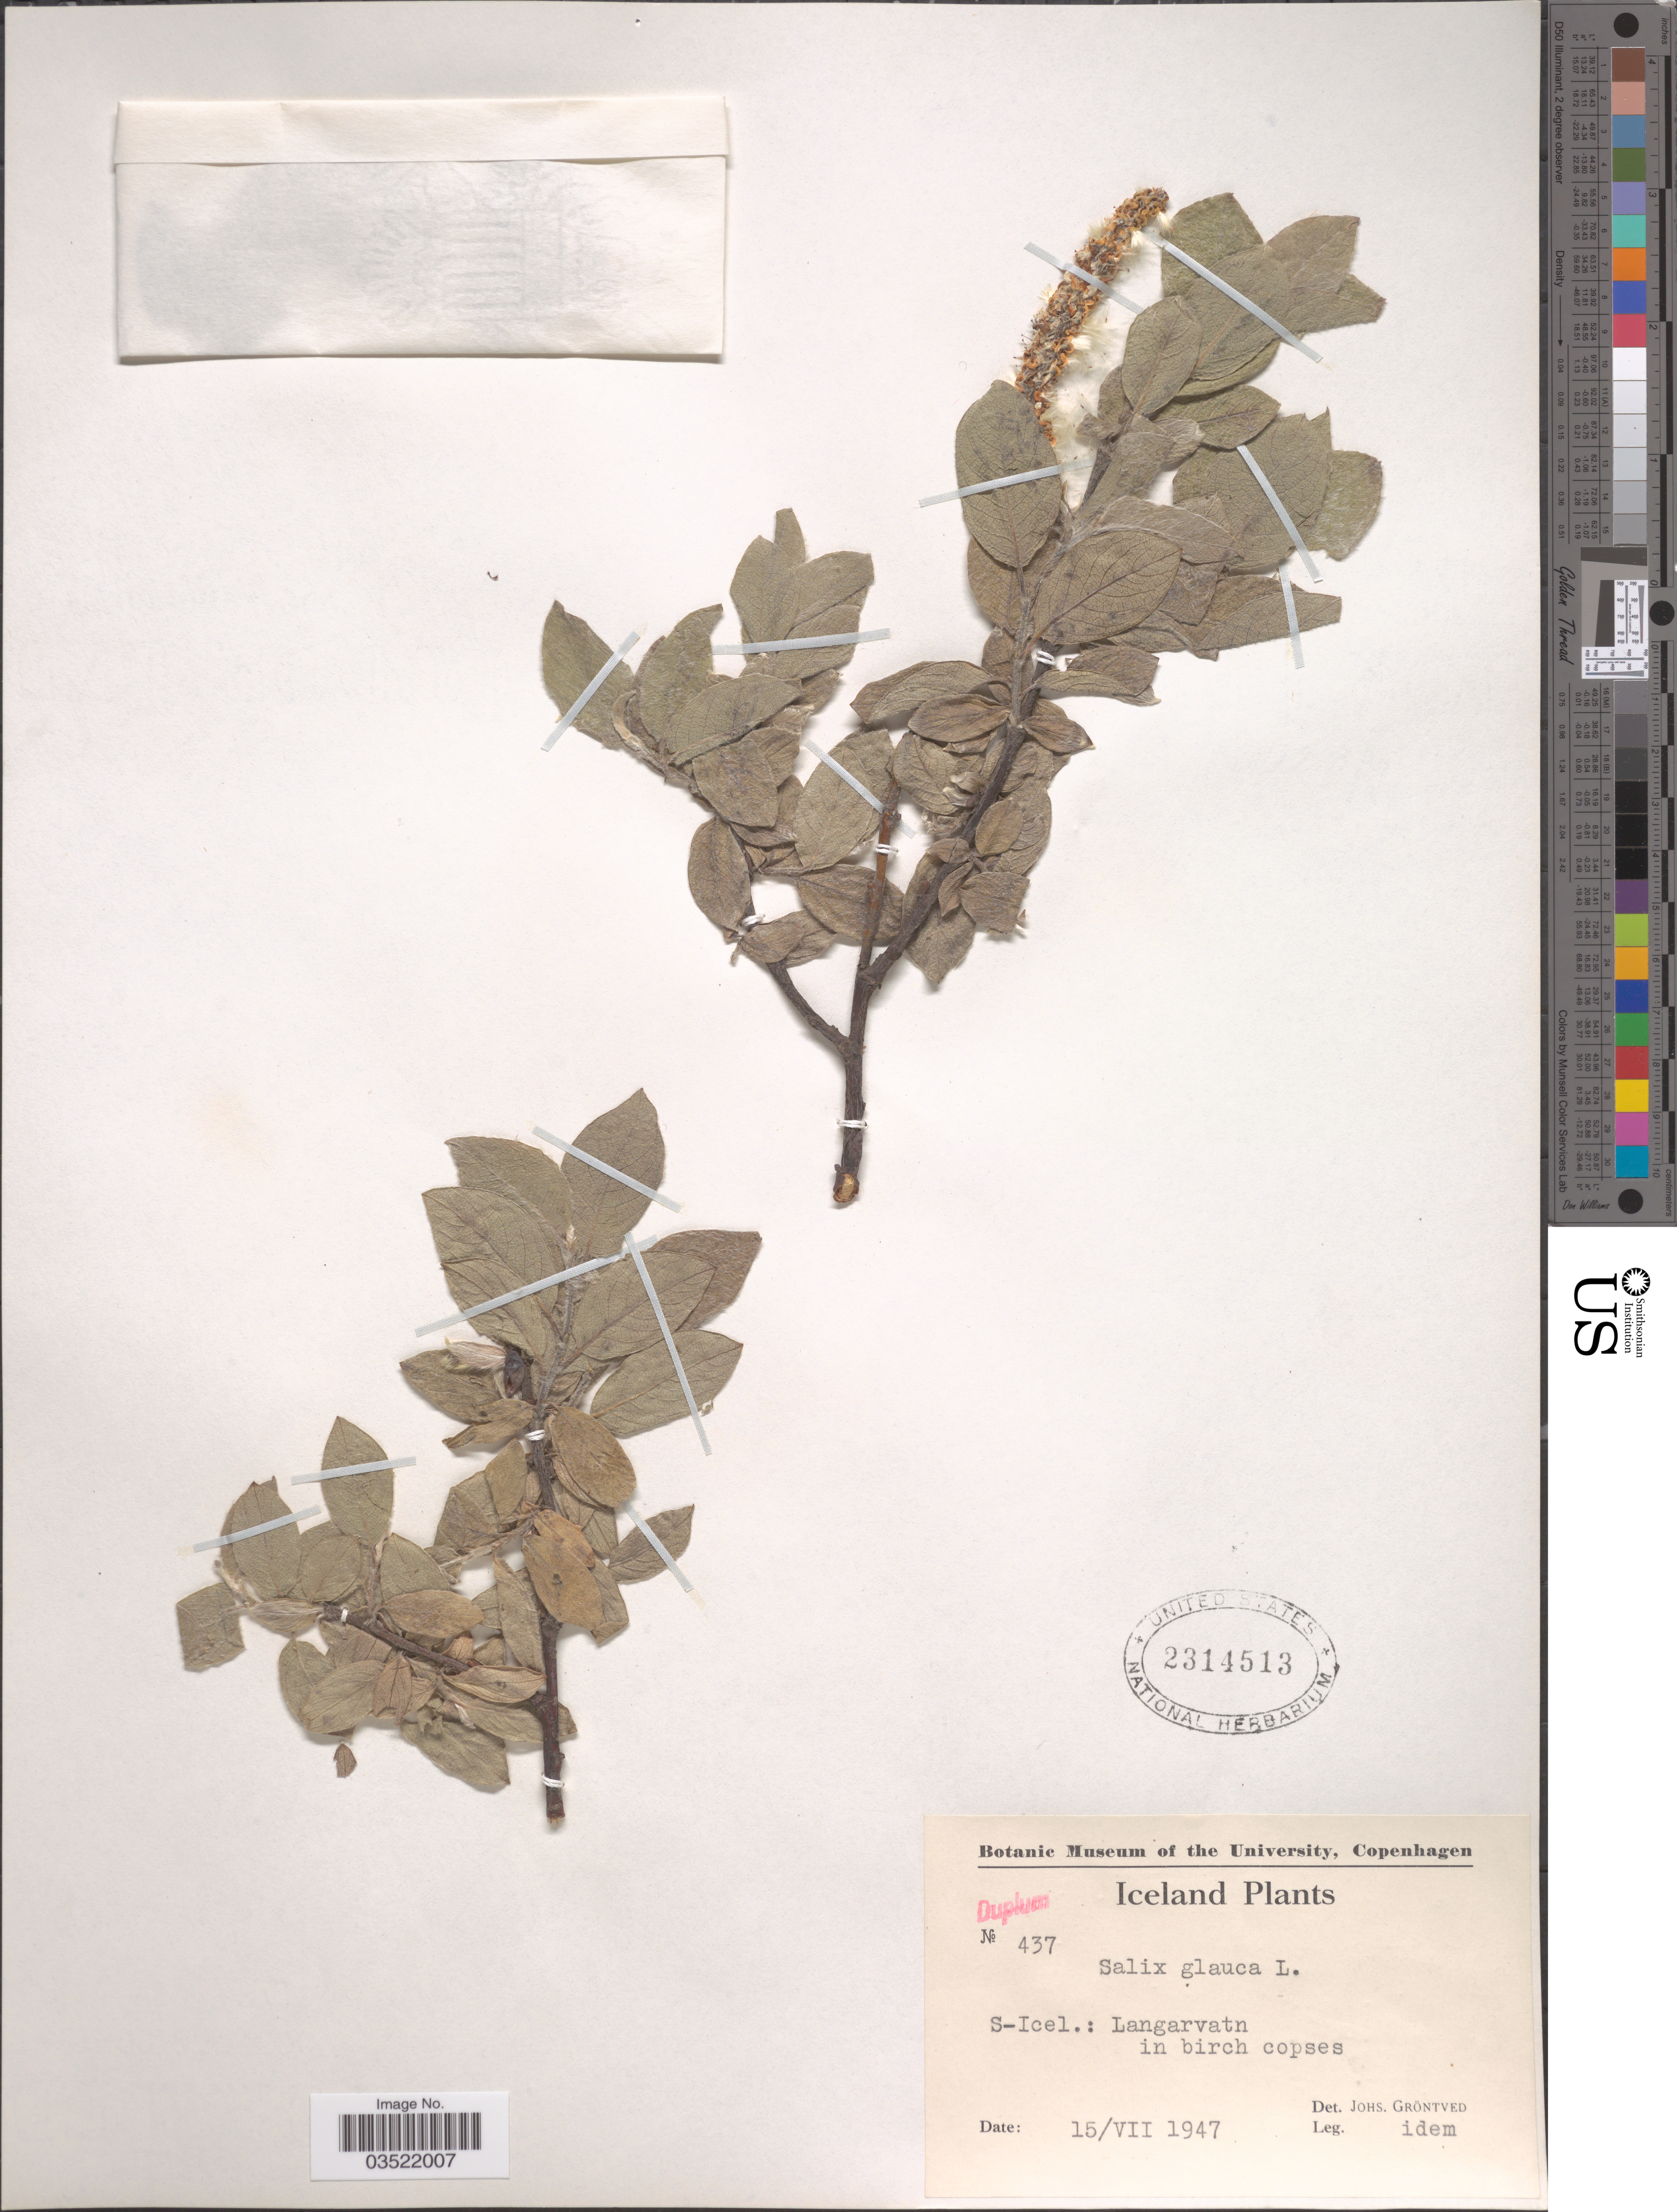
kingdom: Plantae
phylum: Tracheophyta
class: Magnoliopsida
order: Malpighiales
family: Salicaceae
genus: Salix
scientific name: Salix glauca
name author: L.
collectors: J. Gröntved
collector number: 437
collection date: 1947-07-15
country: Iceland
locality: S-Icel.: Langarvatn.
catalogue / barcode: US 2314513